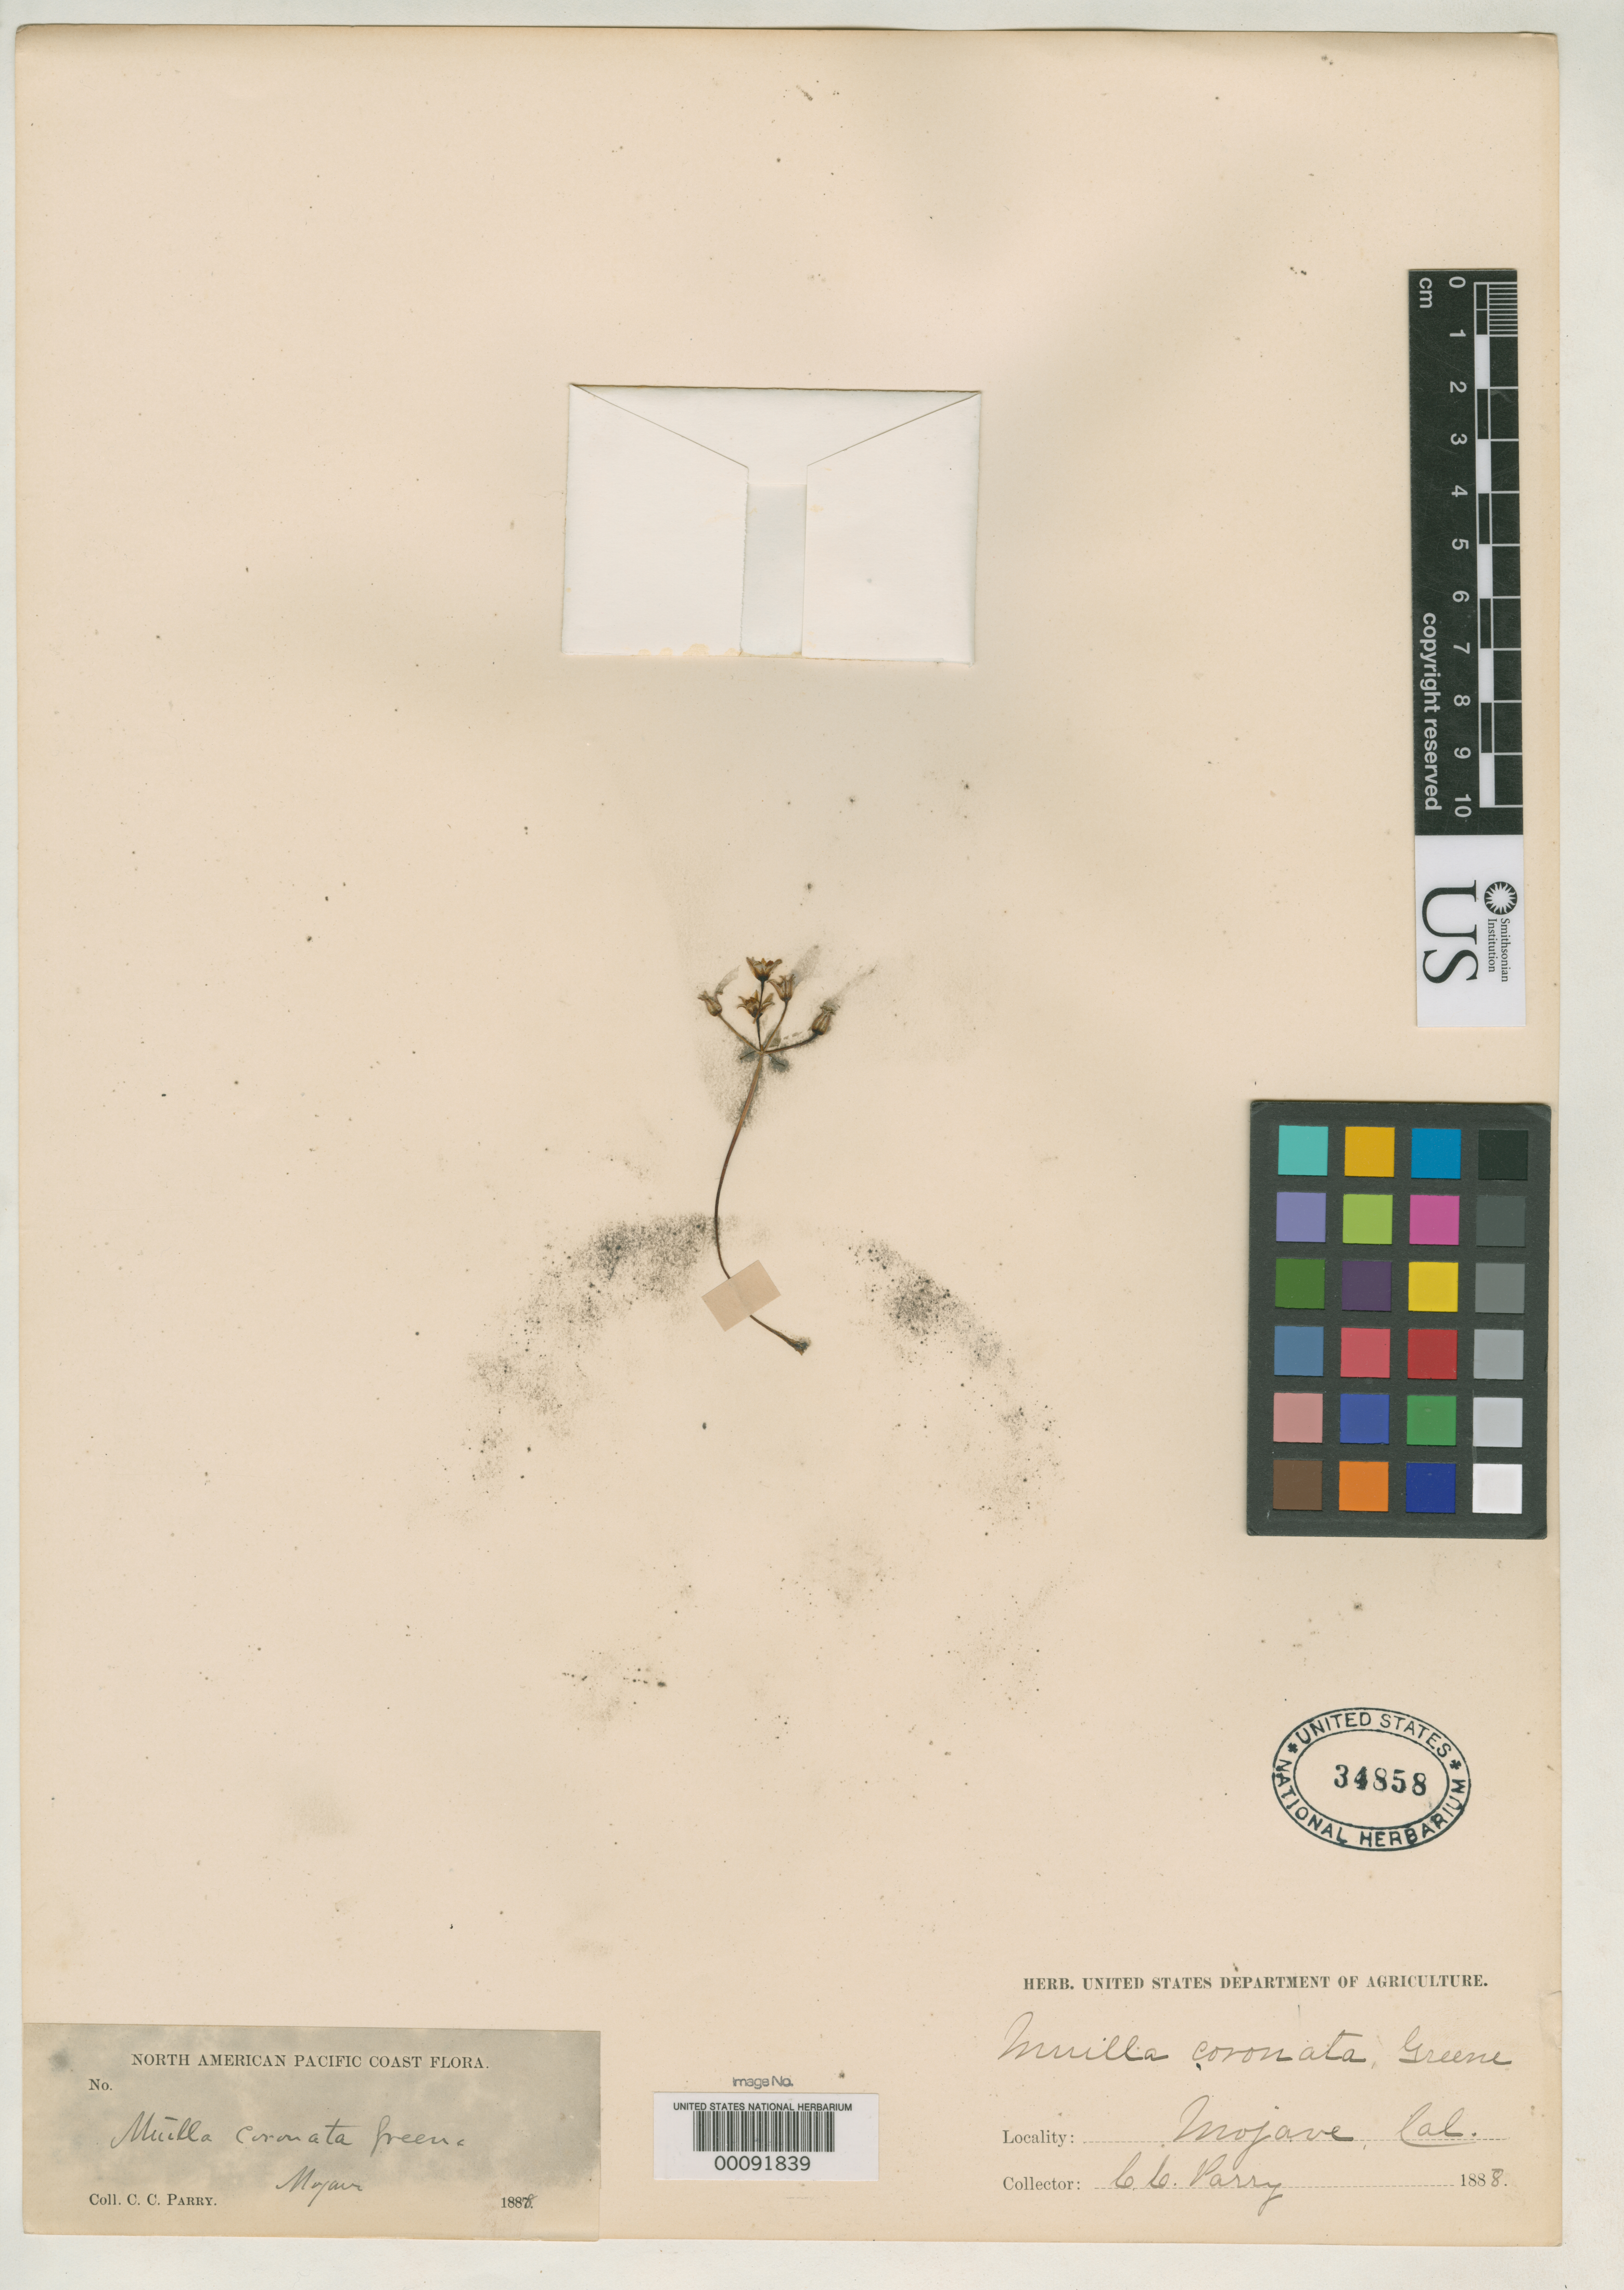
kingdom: Plantae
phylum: Tracheophyta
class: Liliopsida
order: Asparagales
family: Asparagaceae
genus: Muilla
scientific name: Muilla coronata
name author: Greene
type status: Isotype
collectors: C. C. Parry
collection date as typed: Mar 1888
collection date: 1888-03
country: United States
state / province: California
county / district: Kern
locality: Mohave Desert.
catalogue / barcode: US 34858